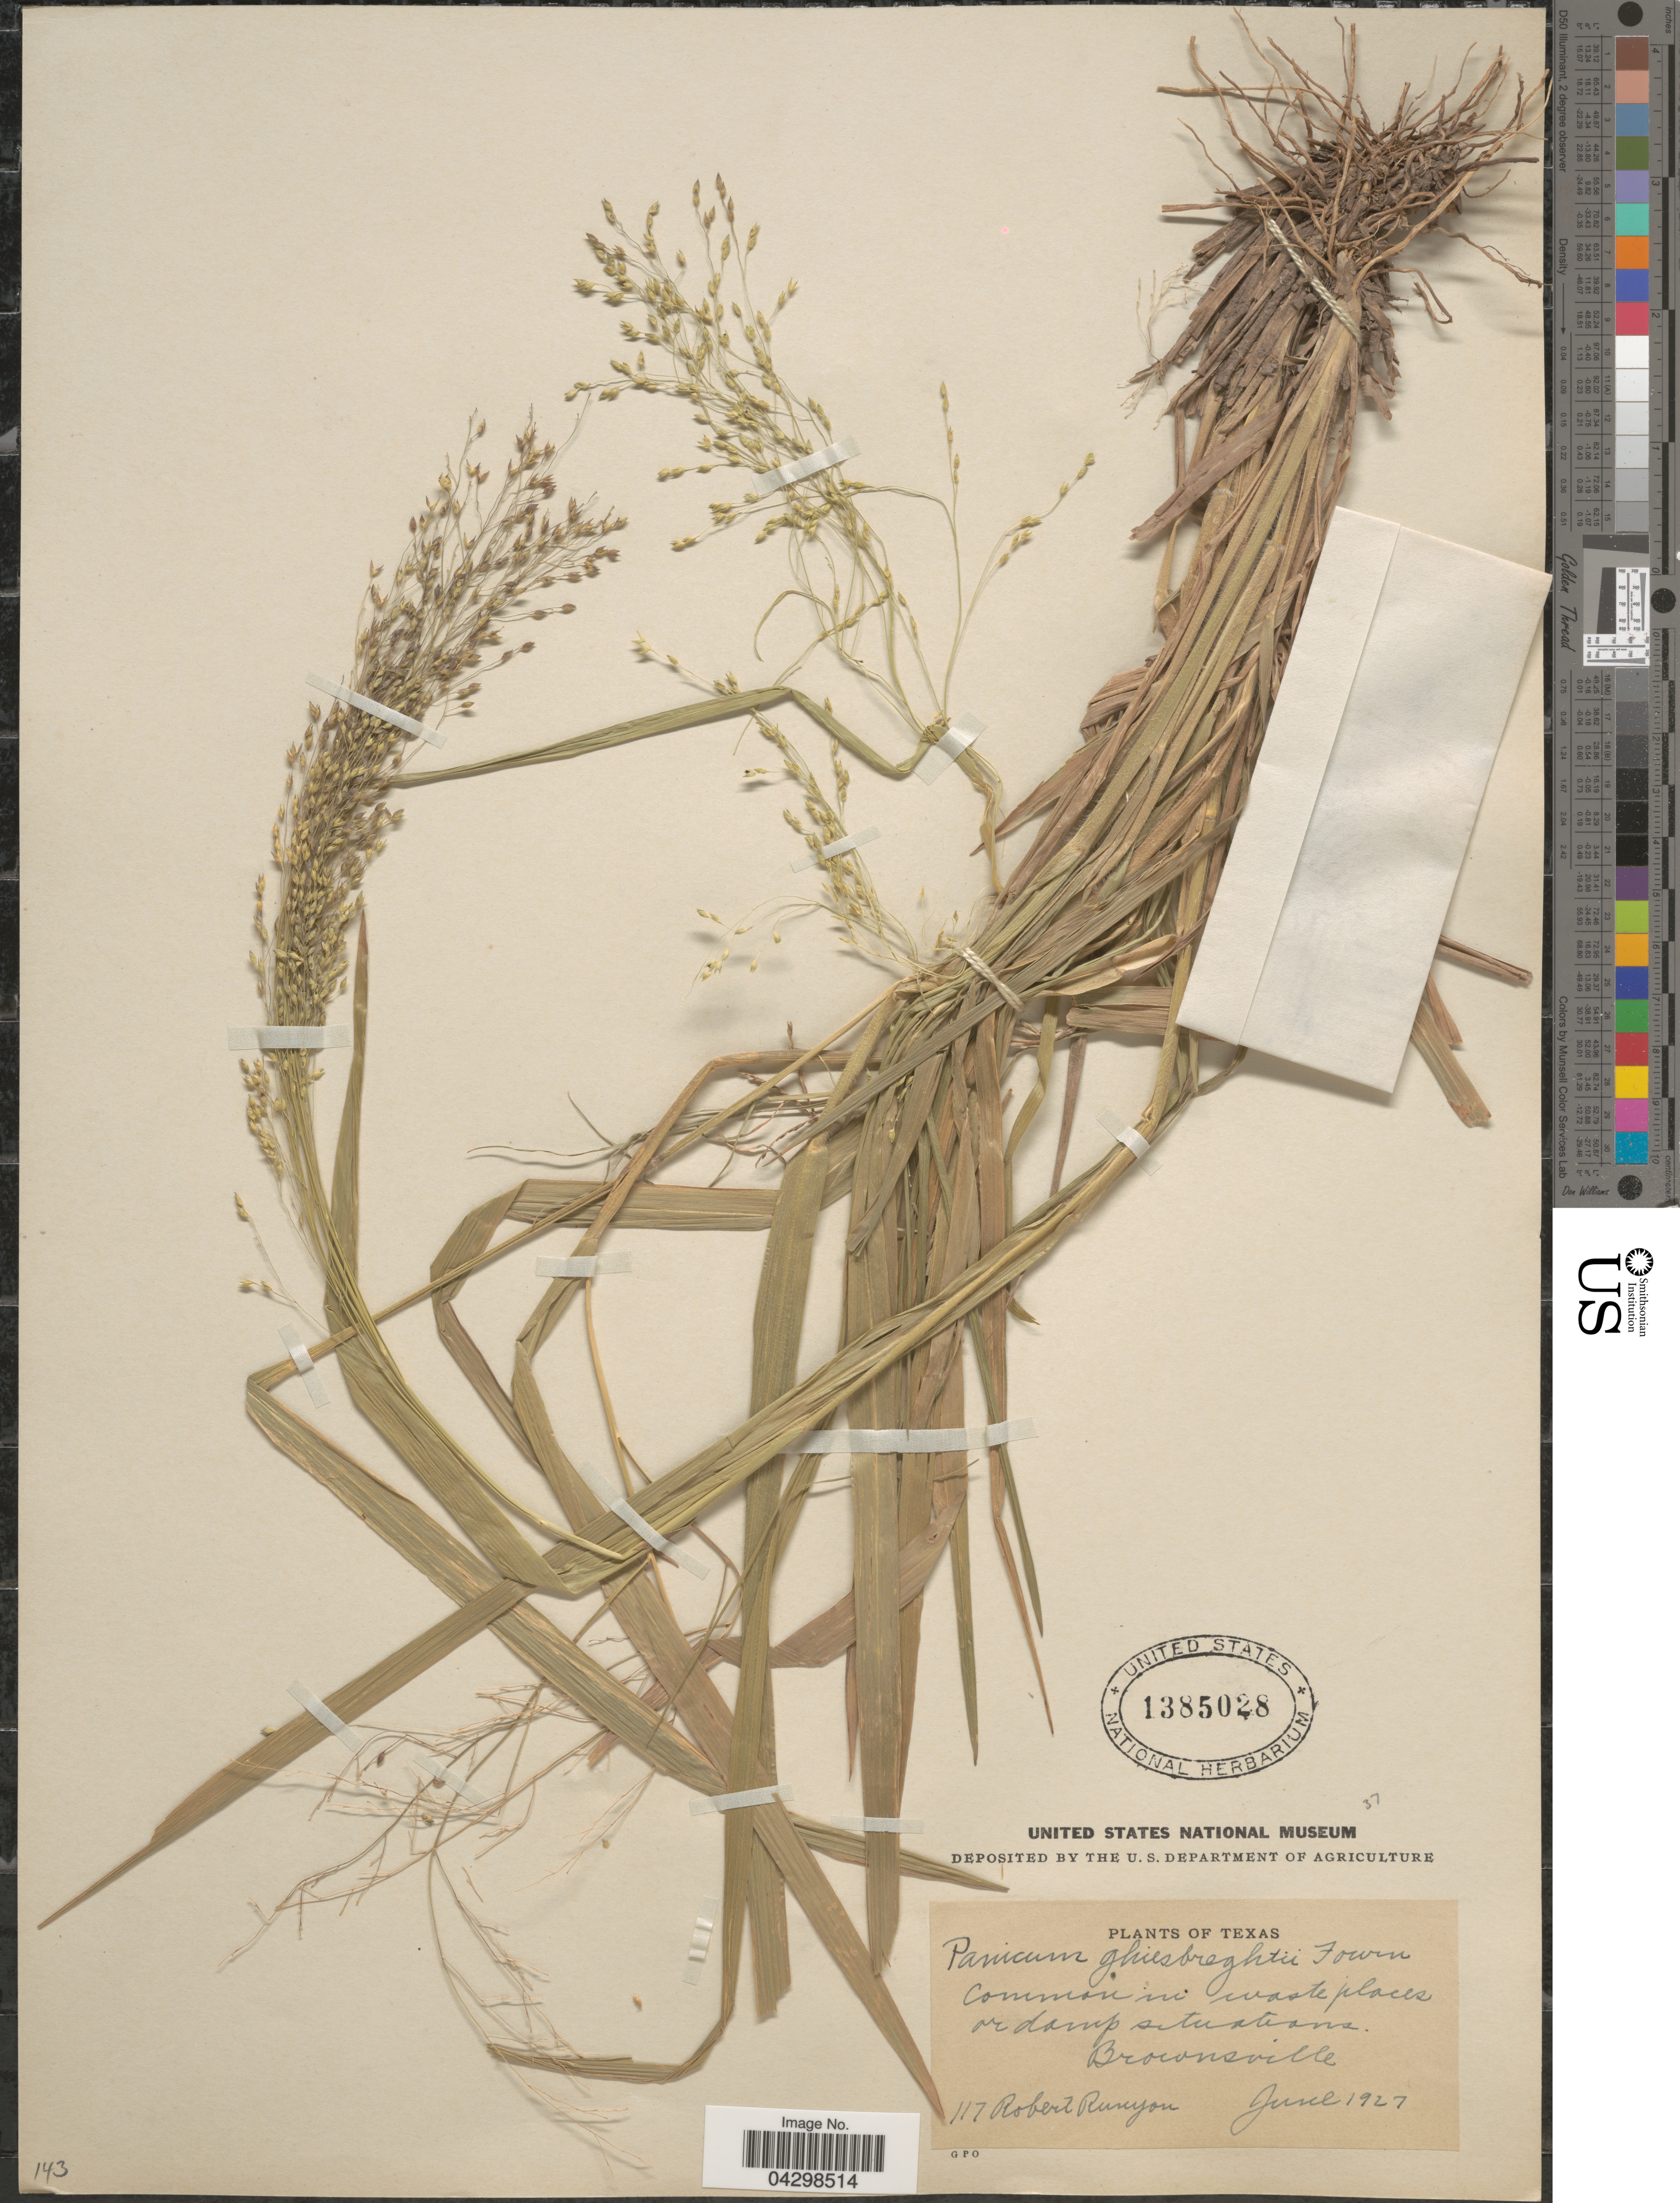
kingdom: Plantae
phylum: Tracheophyta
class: Liliopsida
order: Poales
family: Poaceae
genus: Panicum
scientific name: Panicum ghiesbreghtii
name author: E. Fourn.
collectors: R. Runyon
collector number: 117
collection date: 1927-06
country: United States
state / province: Texas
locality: Common in waste places or damp situations. Brownsville.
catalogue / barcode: US 1385028